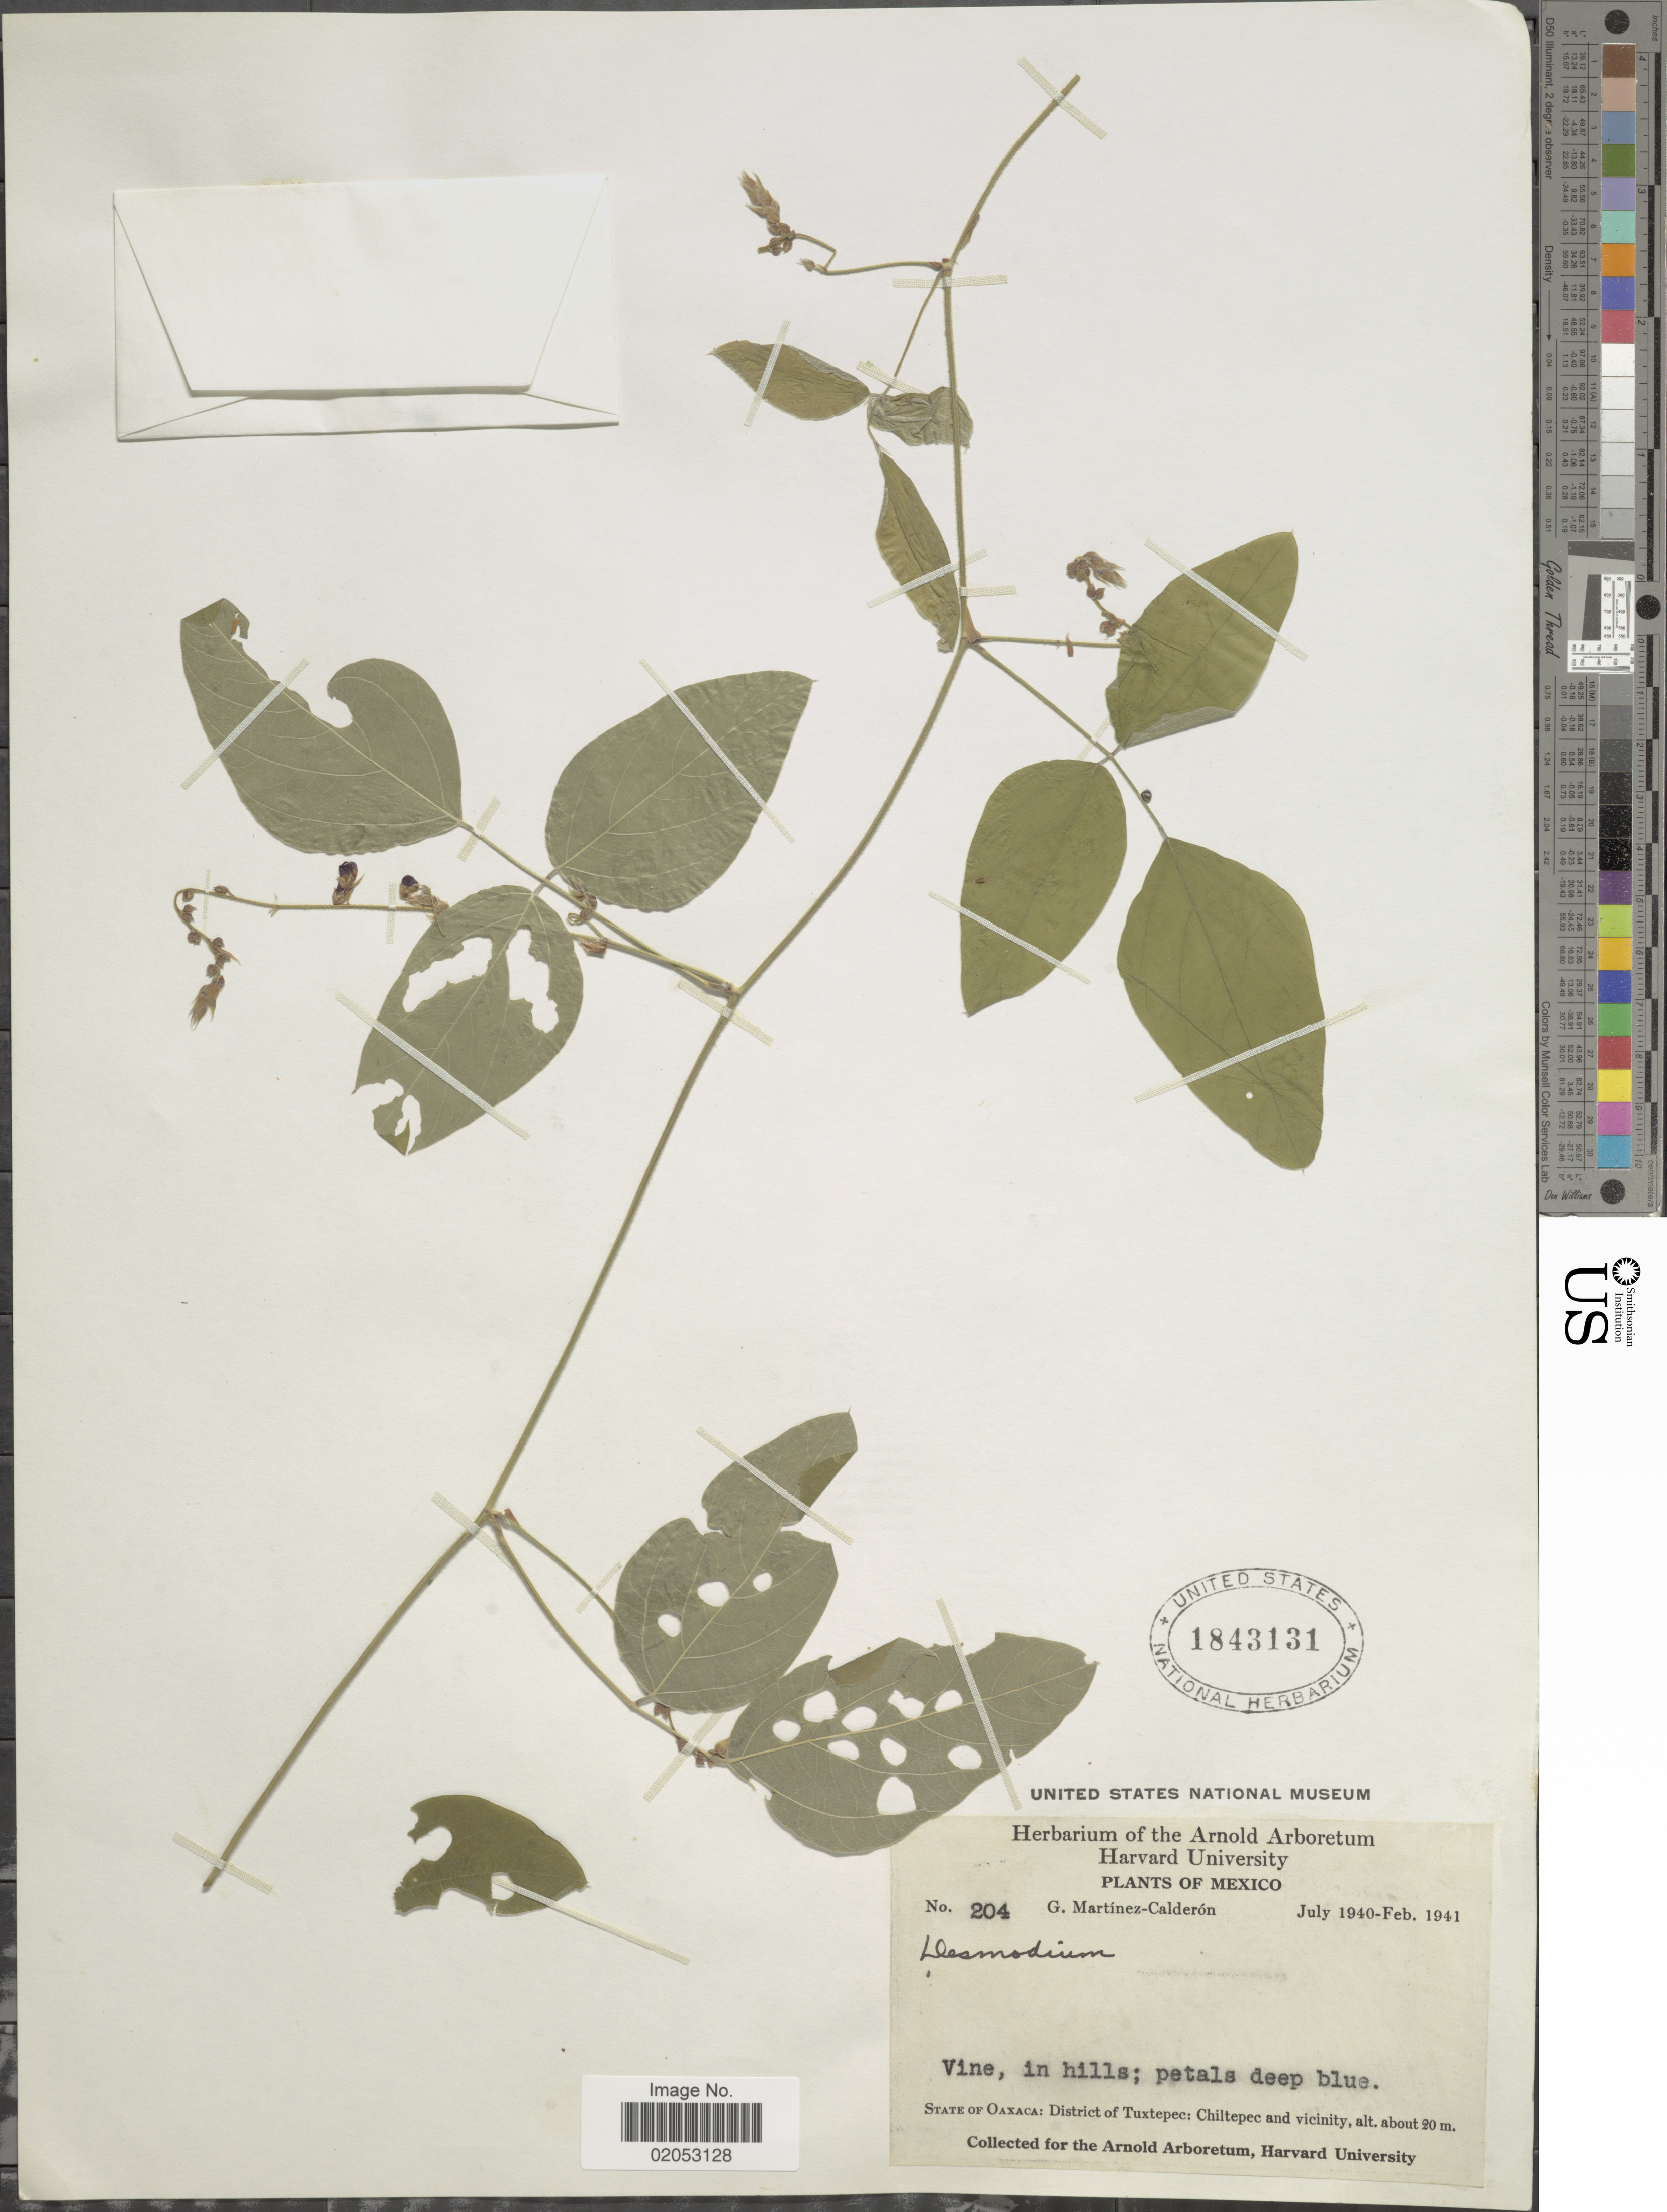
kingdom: Plantae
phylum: Tracheophyta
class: Magnoliopsida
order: Fabales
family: Fabaceae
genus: Desmodium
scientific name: Desmodium sp.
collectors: G. Martinez-C.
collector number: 204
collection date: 1940-07/1941-02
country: Mexico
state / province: Oaxaca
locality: State of Oaxaca: District of Tuxtepec: Chiltepec and vicinity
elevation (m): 20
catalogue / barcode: US 1843131